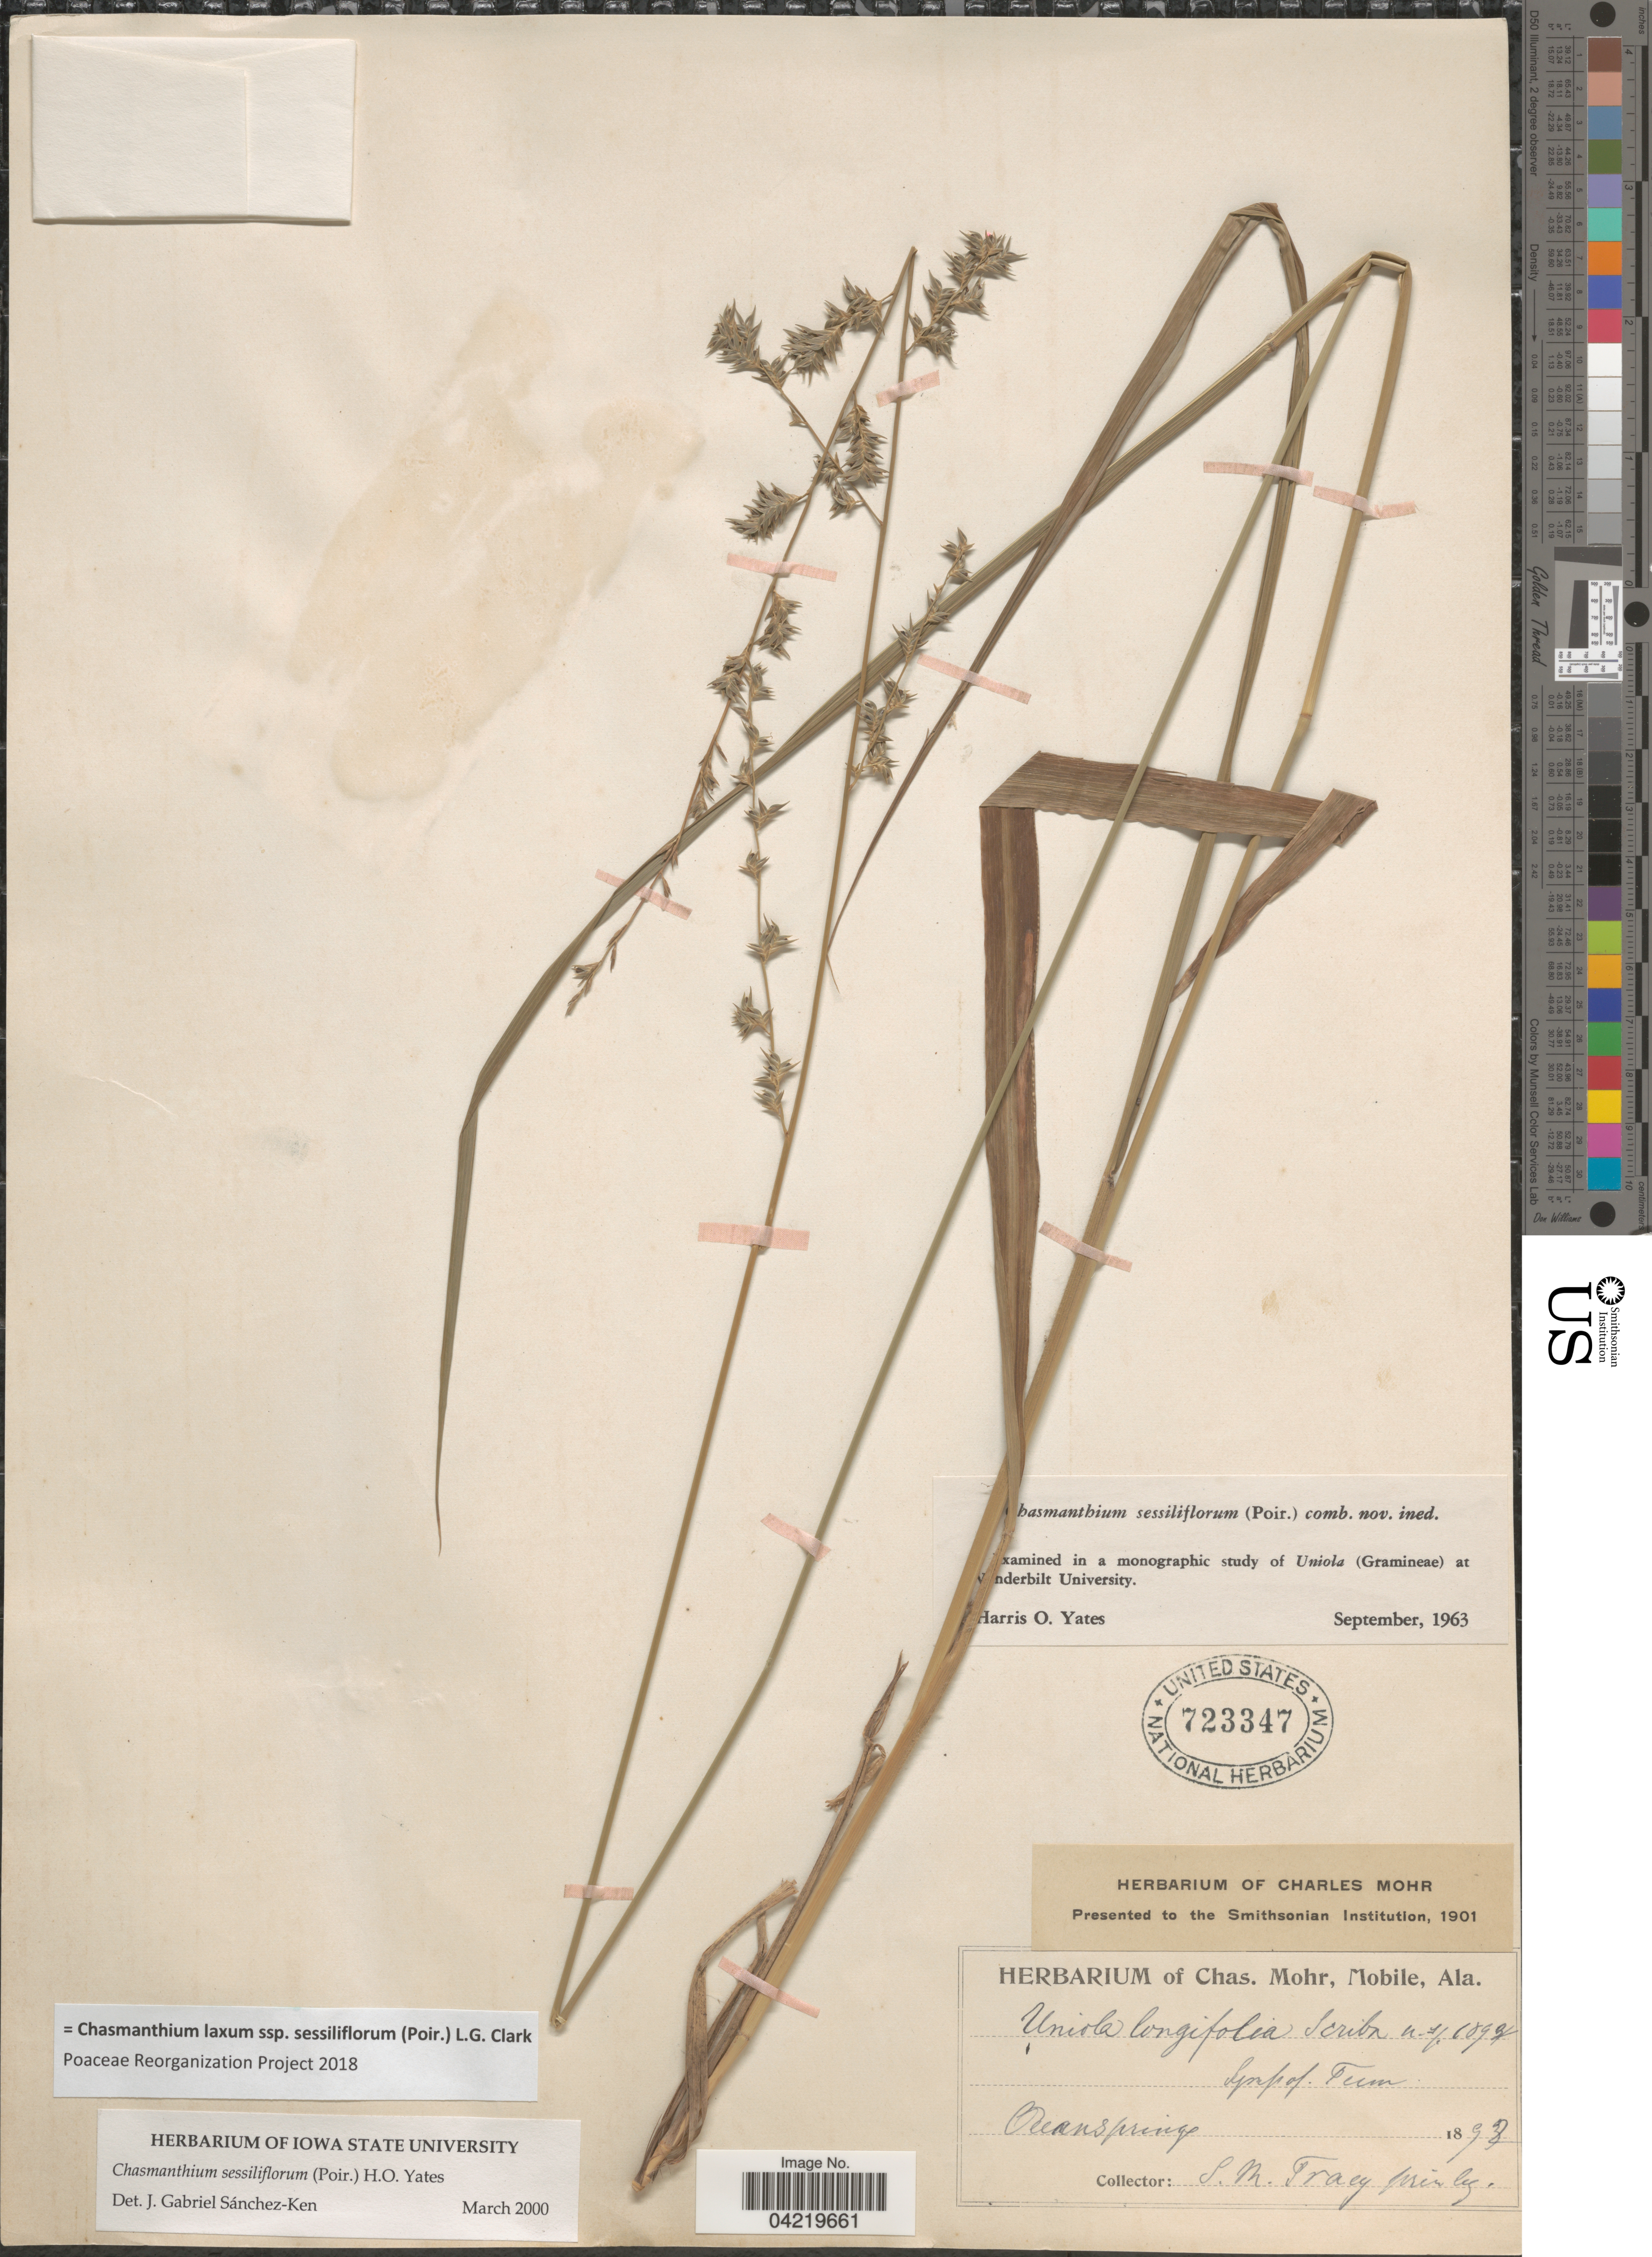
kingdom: Plantae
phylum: Tracheophyta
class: Liliopsida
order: Poales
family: Poaceae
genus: Chasmanthium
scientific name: Chasmanthium laxum subsp. sessiliflorum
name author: (L.) H.O. Yates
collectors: S. M. Tracy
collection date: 1892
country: United States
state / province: Alabama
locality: Oceansprings.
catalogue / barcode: US 723347